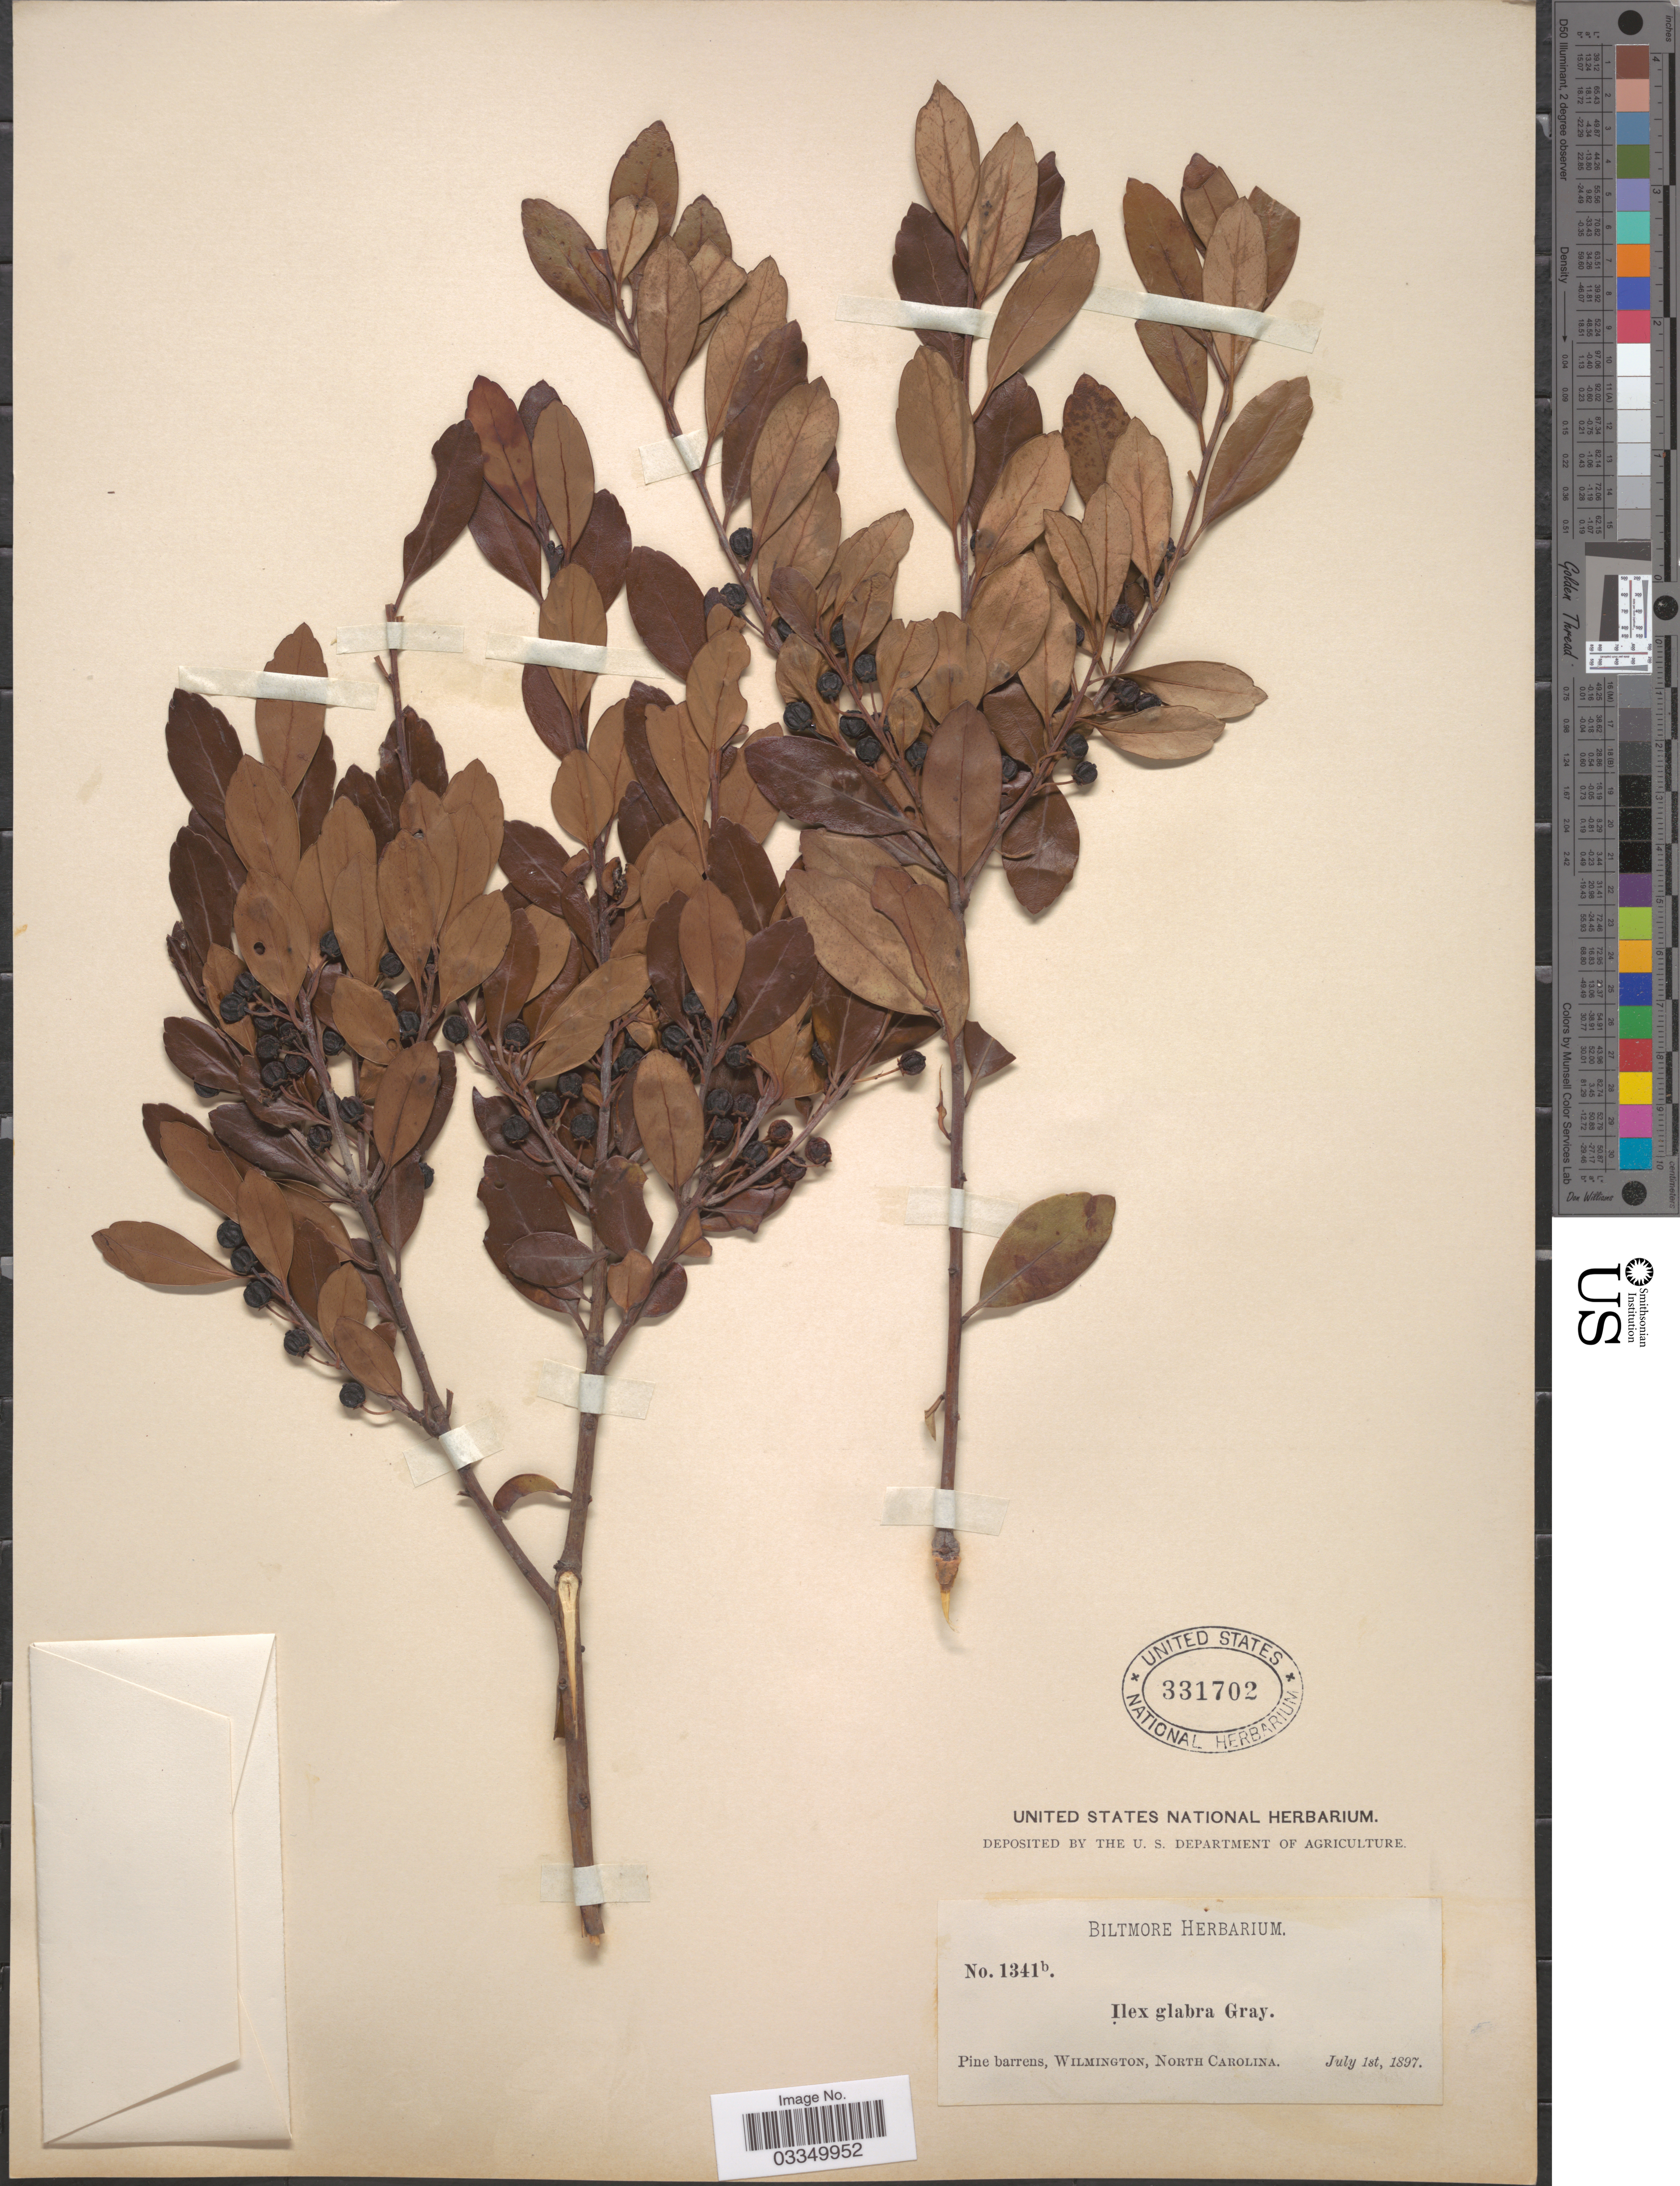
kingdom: Plantae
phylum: Tracheophyta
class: Magnoliopsida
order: Aquifoliales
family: Aquifoliaceae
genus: Ilex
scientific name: Ilex glabra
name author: (L.) A. Gray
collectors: ex herb. Biltmore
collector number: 1341b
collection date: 1897-07-01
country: United States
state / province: North Carolina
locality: Wilmington.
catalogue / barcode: US 331702